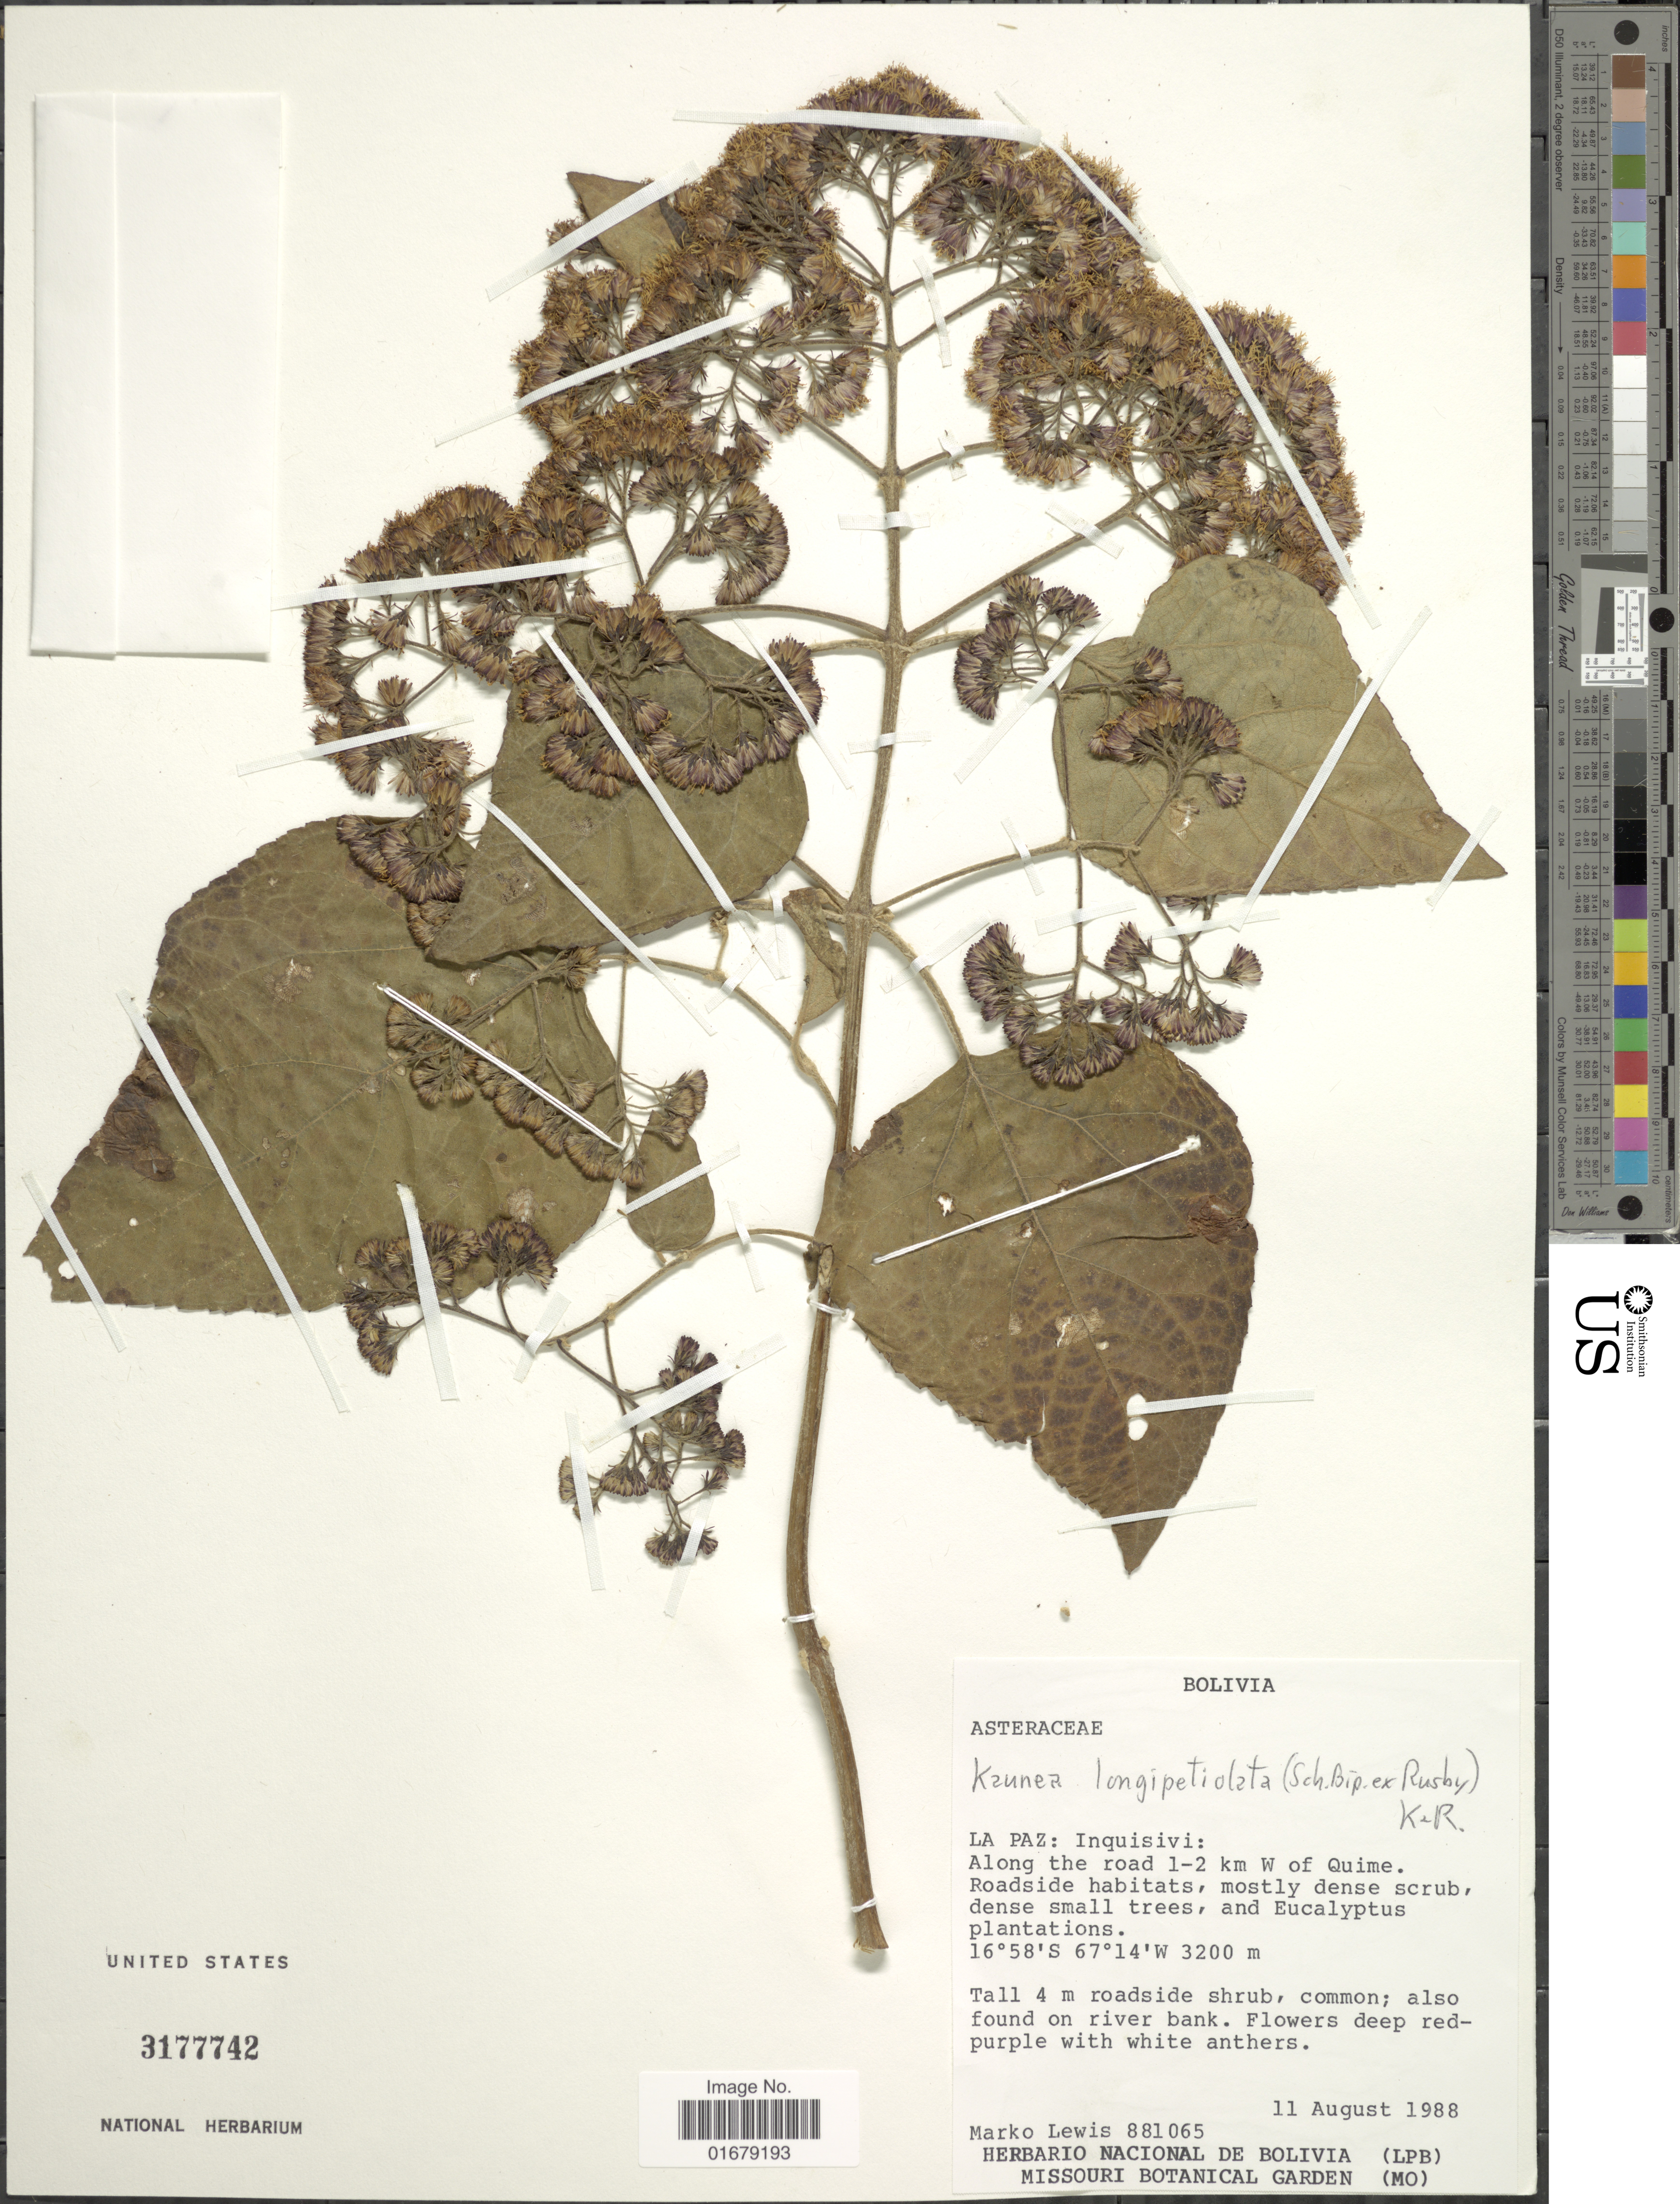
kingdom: Plantae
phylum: Tracheophyta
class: Magnoliopsida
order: Asterales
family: Asteraceae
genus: Kaunia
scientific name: Kaunia longipetiolata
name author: (Sch. Bip. ex Rusby) R.M. King & H. Rob.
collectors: M. A. Lewis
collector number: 881065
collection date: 1988-08-11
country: Bolivia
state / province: La Paz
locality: Bolivia. La Paz: Inquisivi: Along the road 1-2 km W of Quime.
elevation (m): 3200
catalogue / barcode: US 3177742